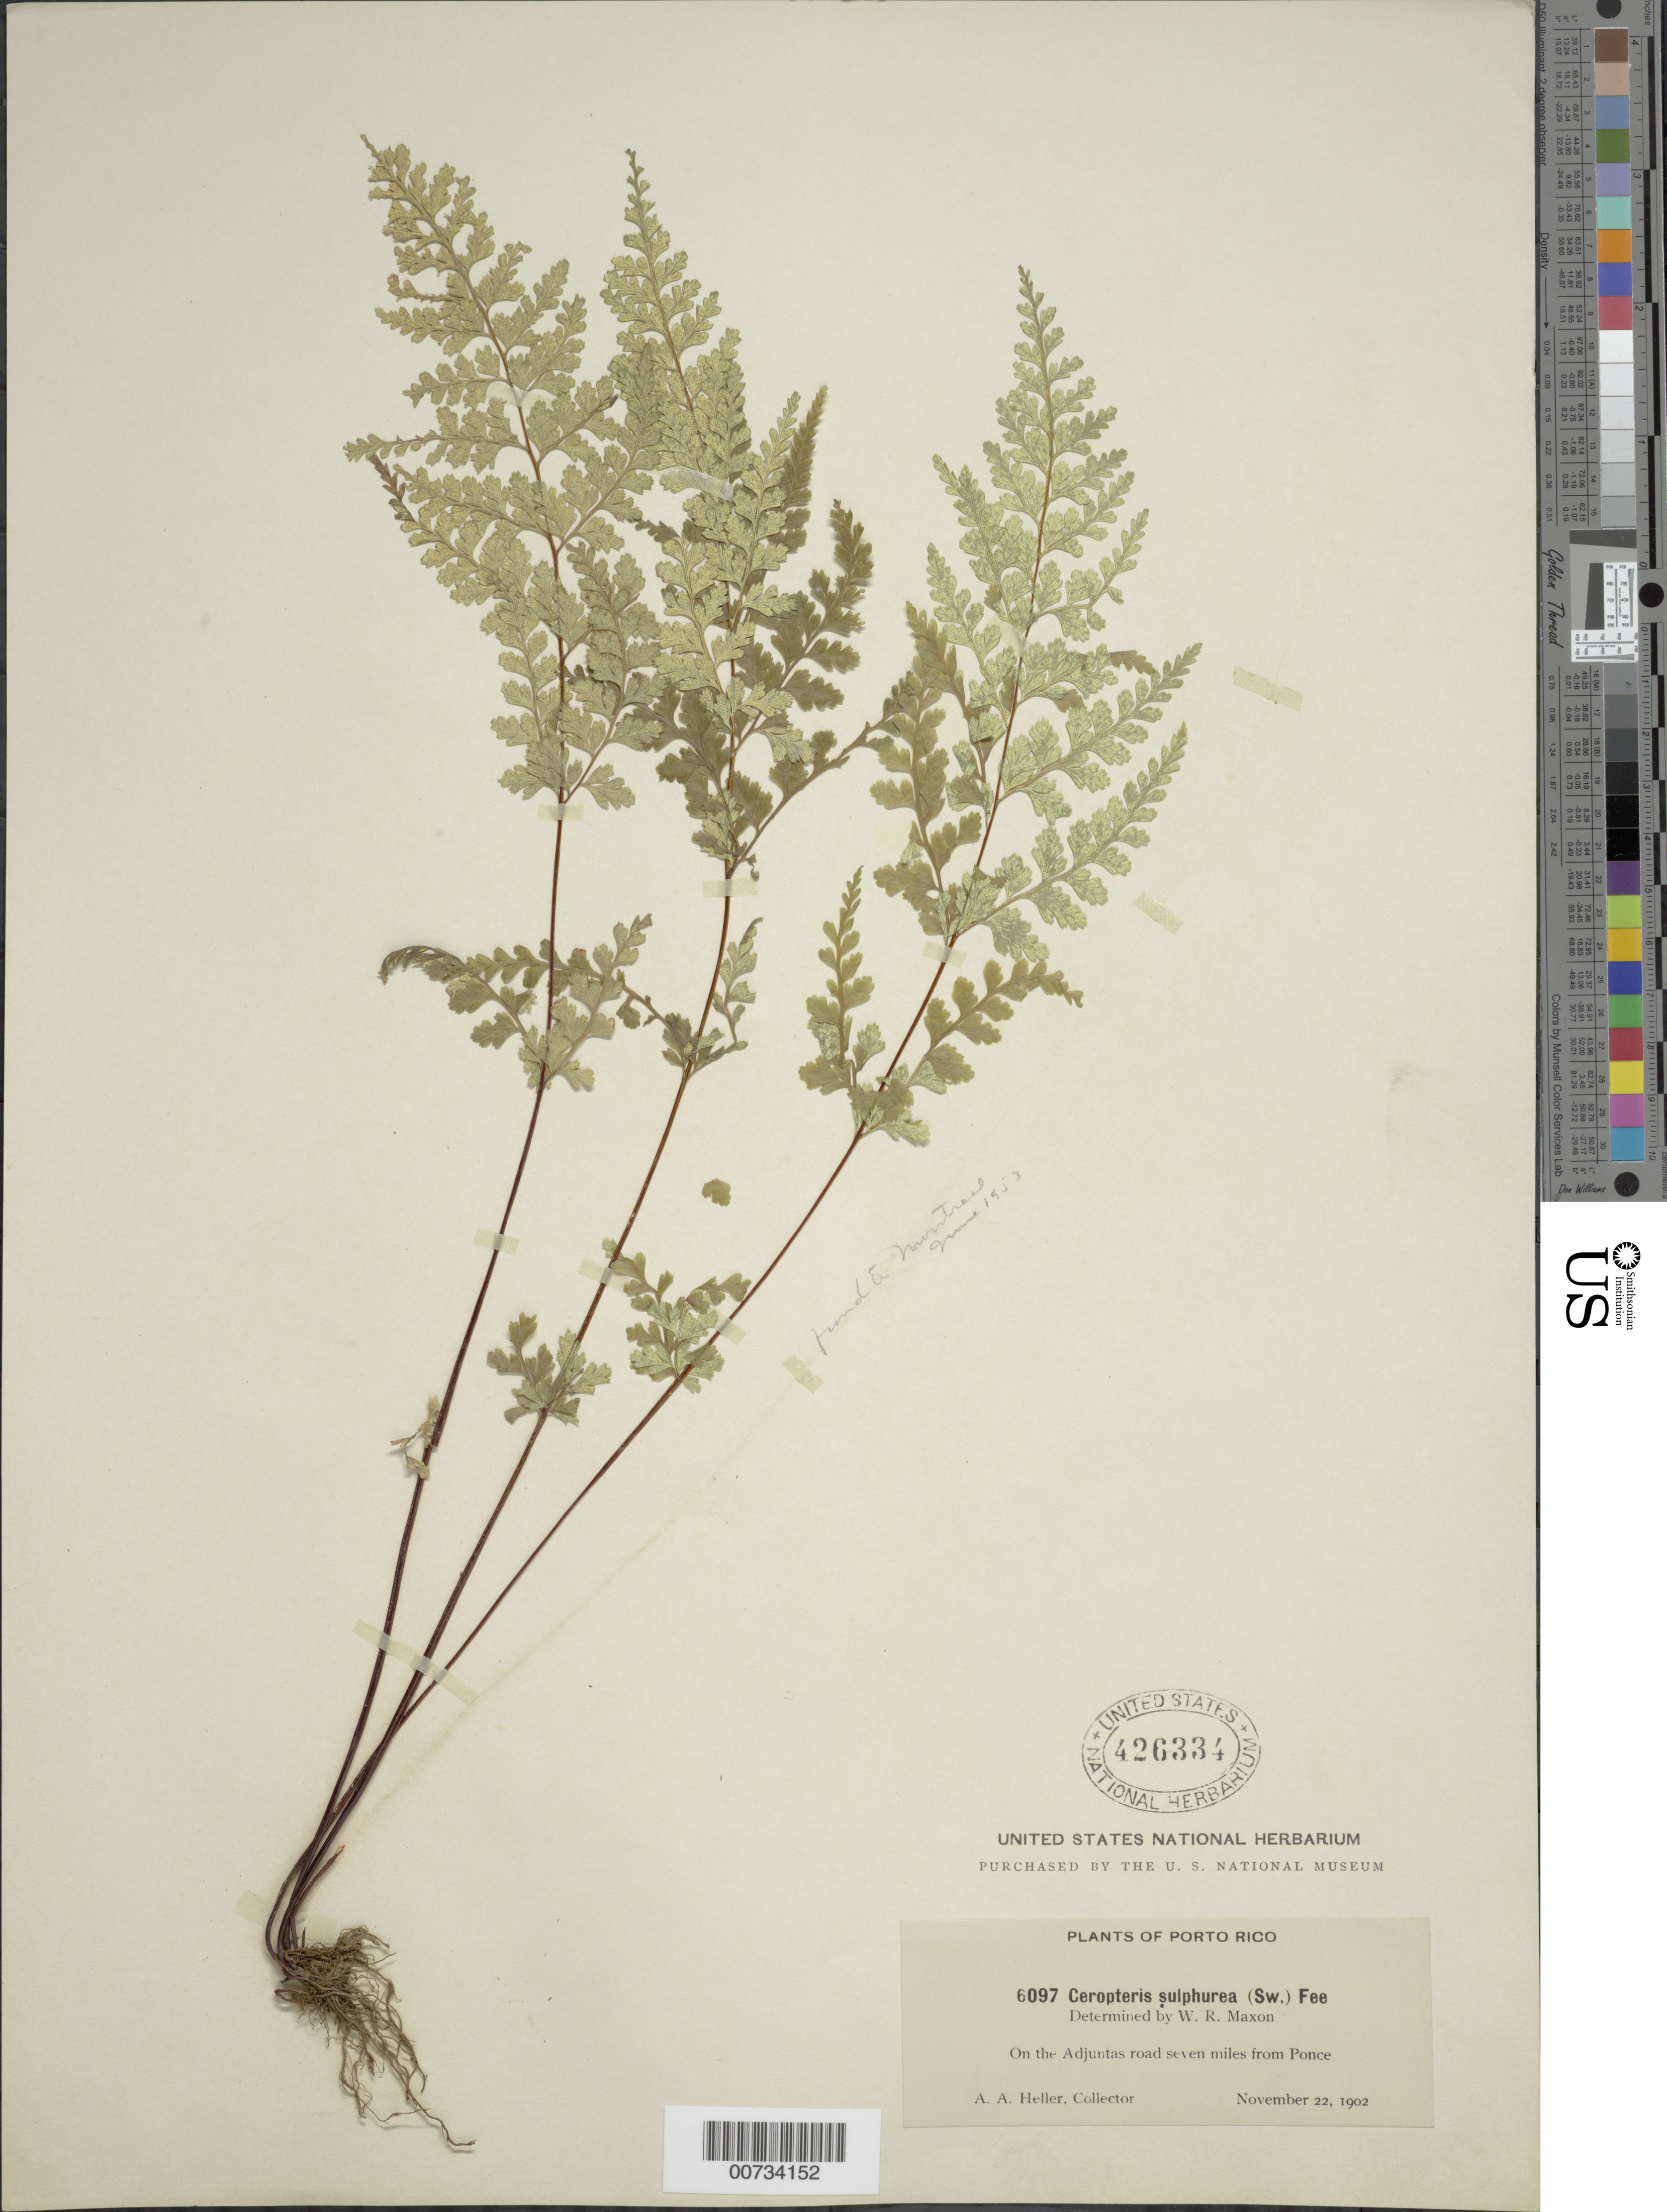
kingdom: Plantae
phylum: Tracheophyta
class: Polypodiopsida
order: Polypodiales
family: Pteridaceae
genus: Pityrogramma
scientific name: Pityrogramma sulphurea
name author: (Sw.) Maxon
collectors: A. A. Heller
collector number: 6097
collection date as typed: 22 Nov 1902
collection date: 1902-11-22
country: Puerto Rico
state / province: Ponce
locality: Ponce, on the Adjuntas Road 7 mi from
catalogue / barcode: US 426334